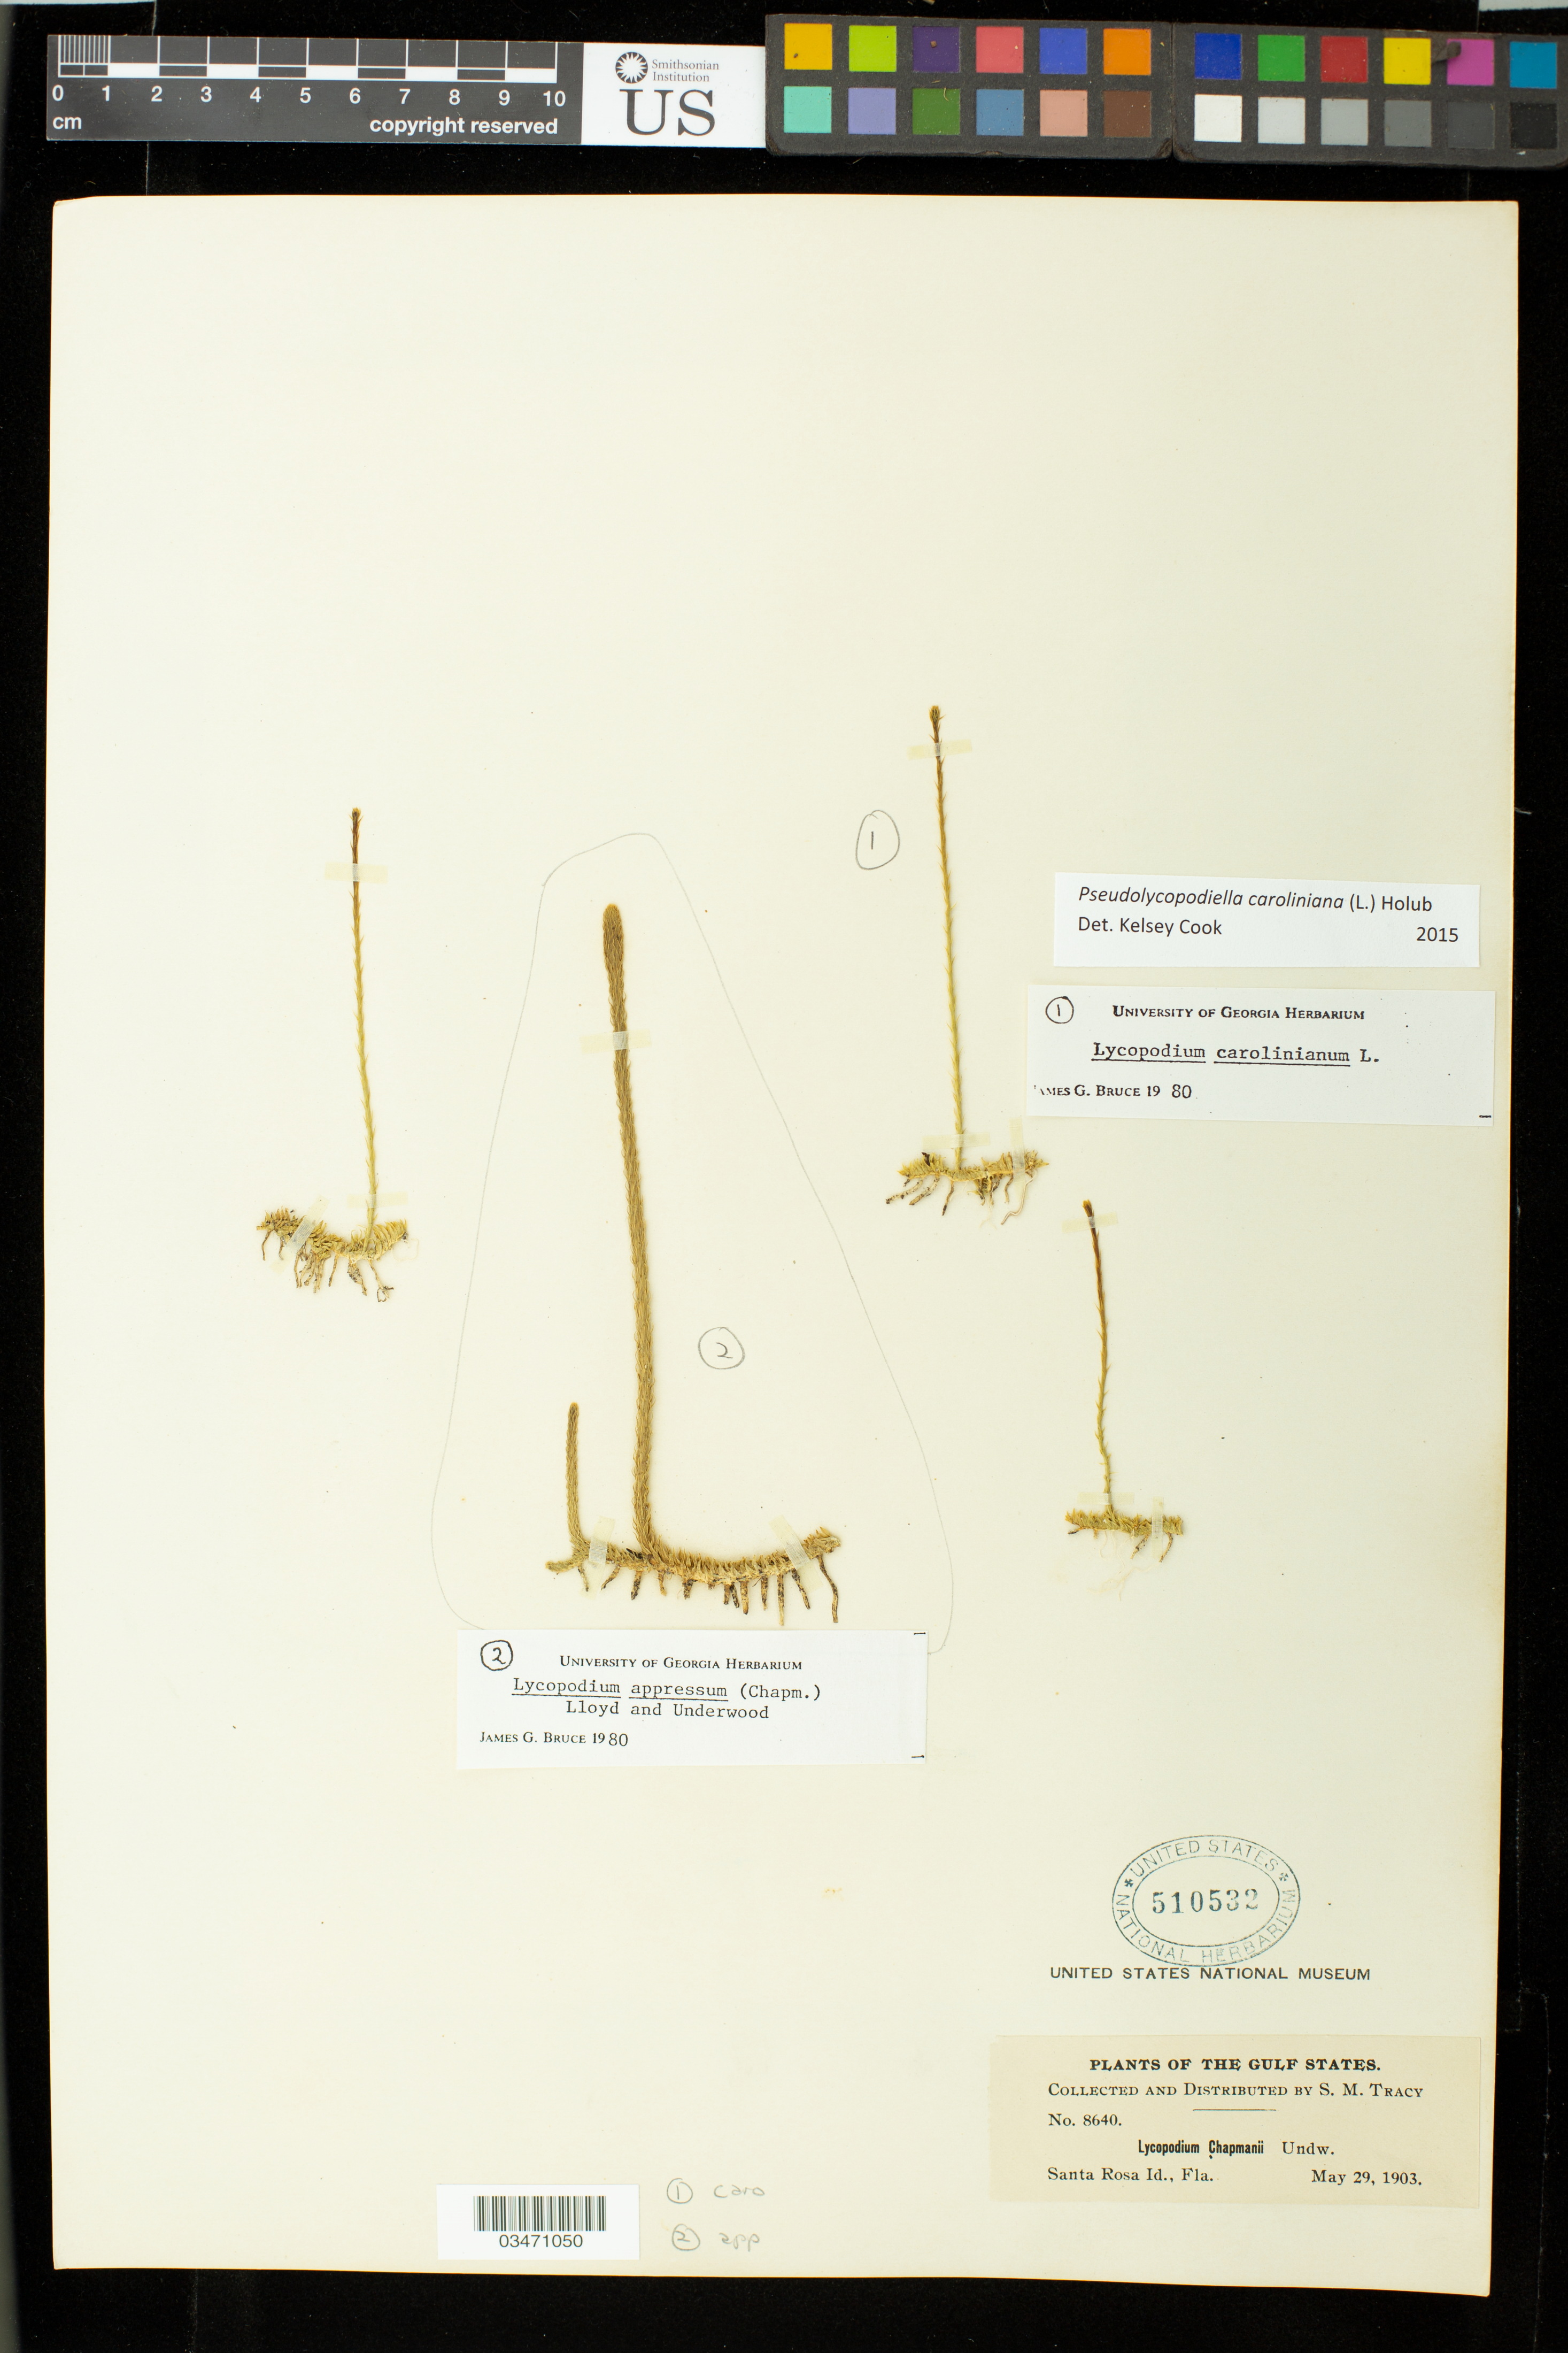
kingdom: Plantae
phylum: Tracheophyta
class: Lycopodiopsida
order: Lycopodiales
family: Lycopodiaceae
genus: Pseudolycopodiella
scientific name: Pseudolycopodiella caroliniana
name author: (L.) Holub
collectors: S. M. Tracy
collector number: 8640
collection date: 1903-05-29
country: United States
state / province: Florida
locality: Gulf States. Santa Rosa Id.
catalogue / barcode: US 510532